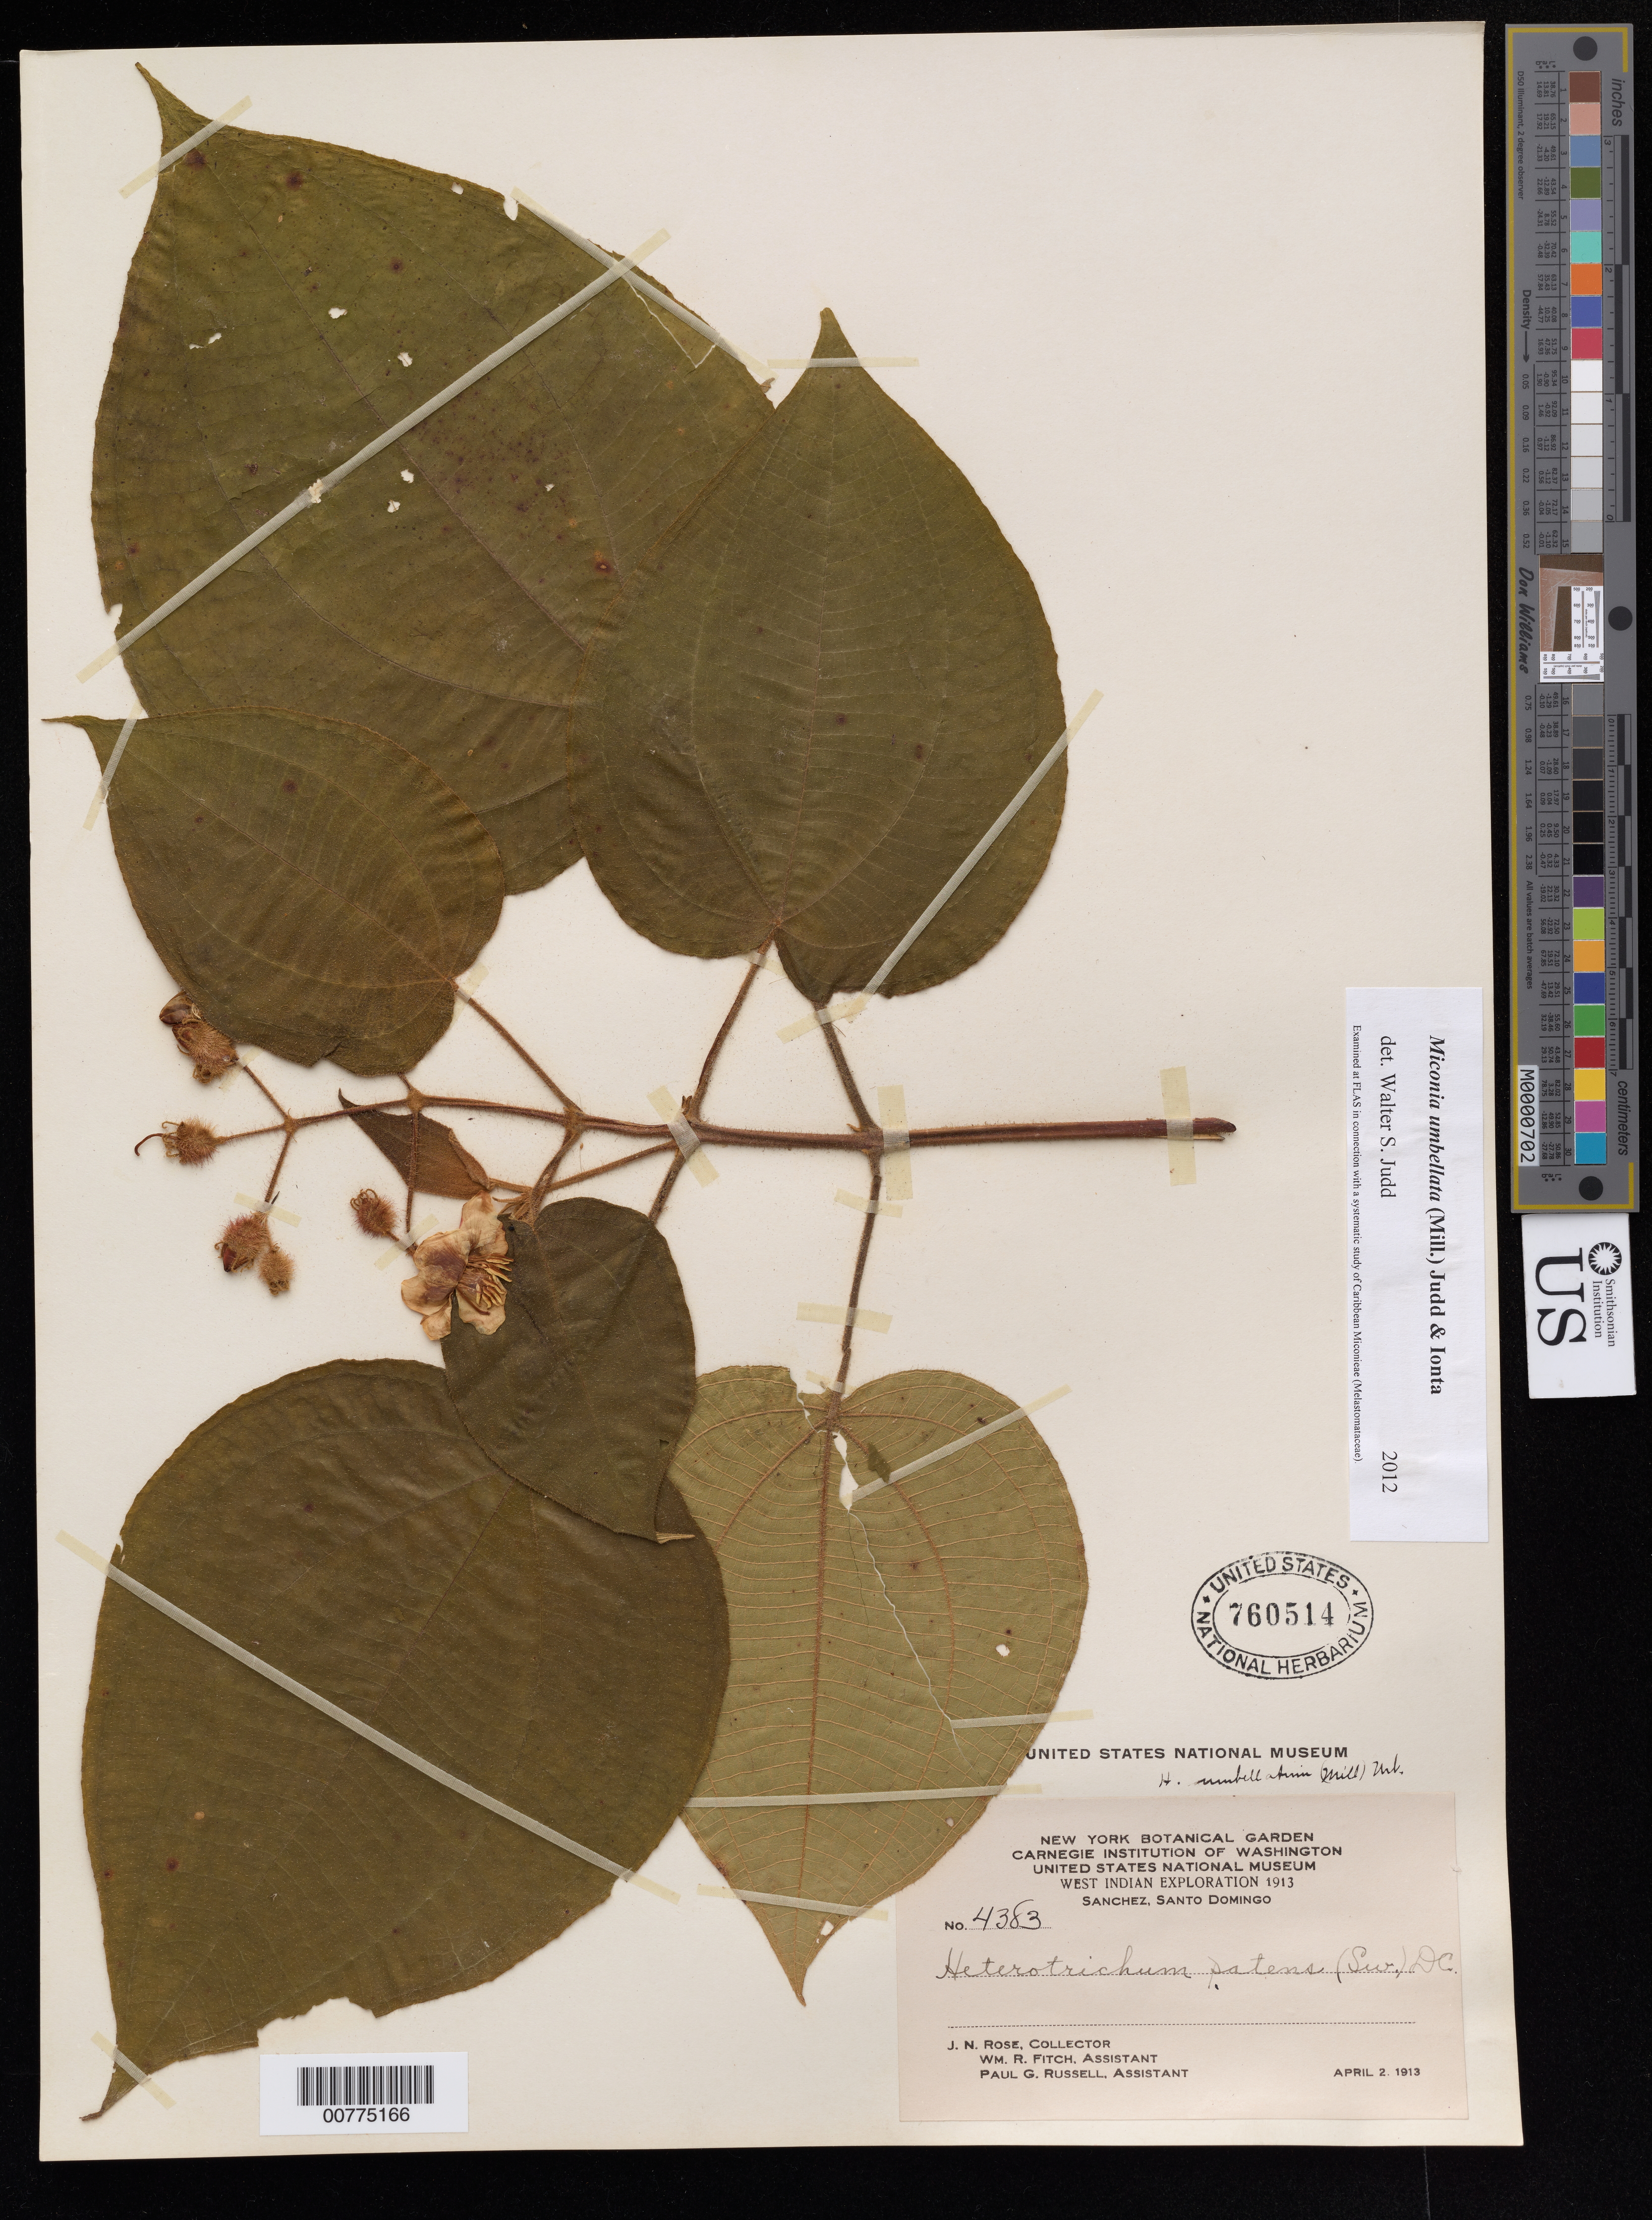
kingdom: Plantae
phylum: Tracheophyta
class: Magnoliopsida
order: Myrtales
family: Melastomataceae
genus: Miconia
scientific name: Miconia umbellata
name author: (Mill.) Judd & Ionta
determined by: Judd, Walter S.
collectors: J. N. Rose, W. R. Fitch & P. G. Russell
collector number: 4383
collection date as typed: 02 Apr 1913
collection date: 1913-04-02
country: Dominican Republic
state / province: Sanchez Ramirez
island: Hispaniola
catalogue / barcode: US 760514